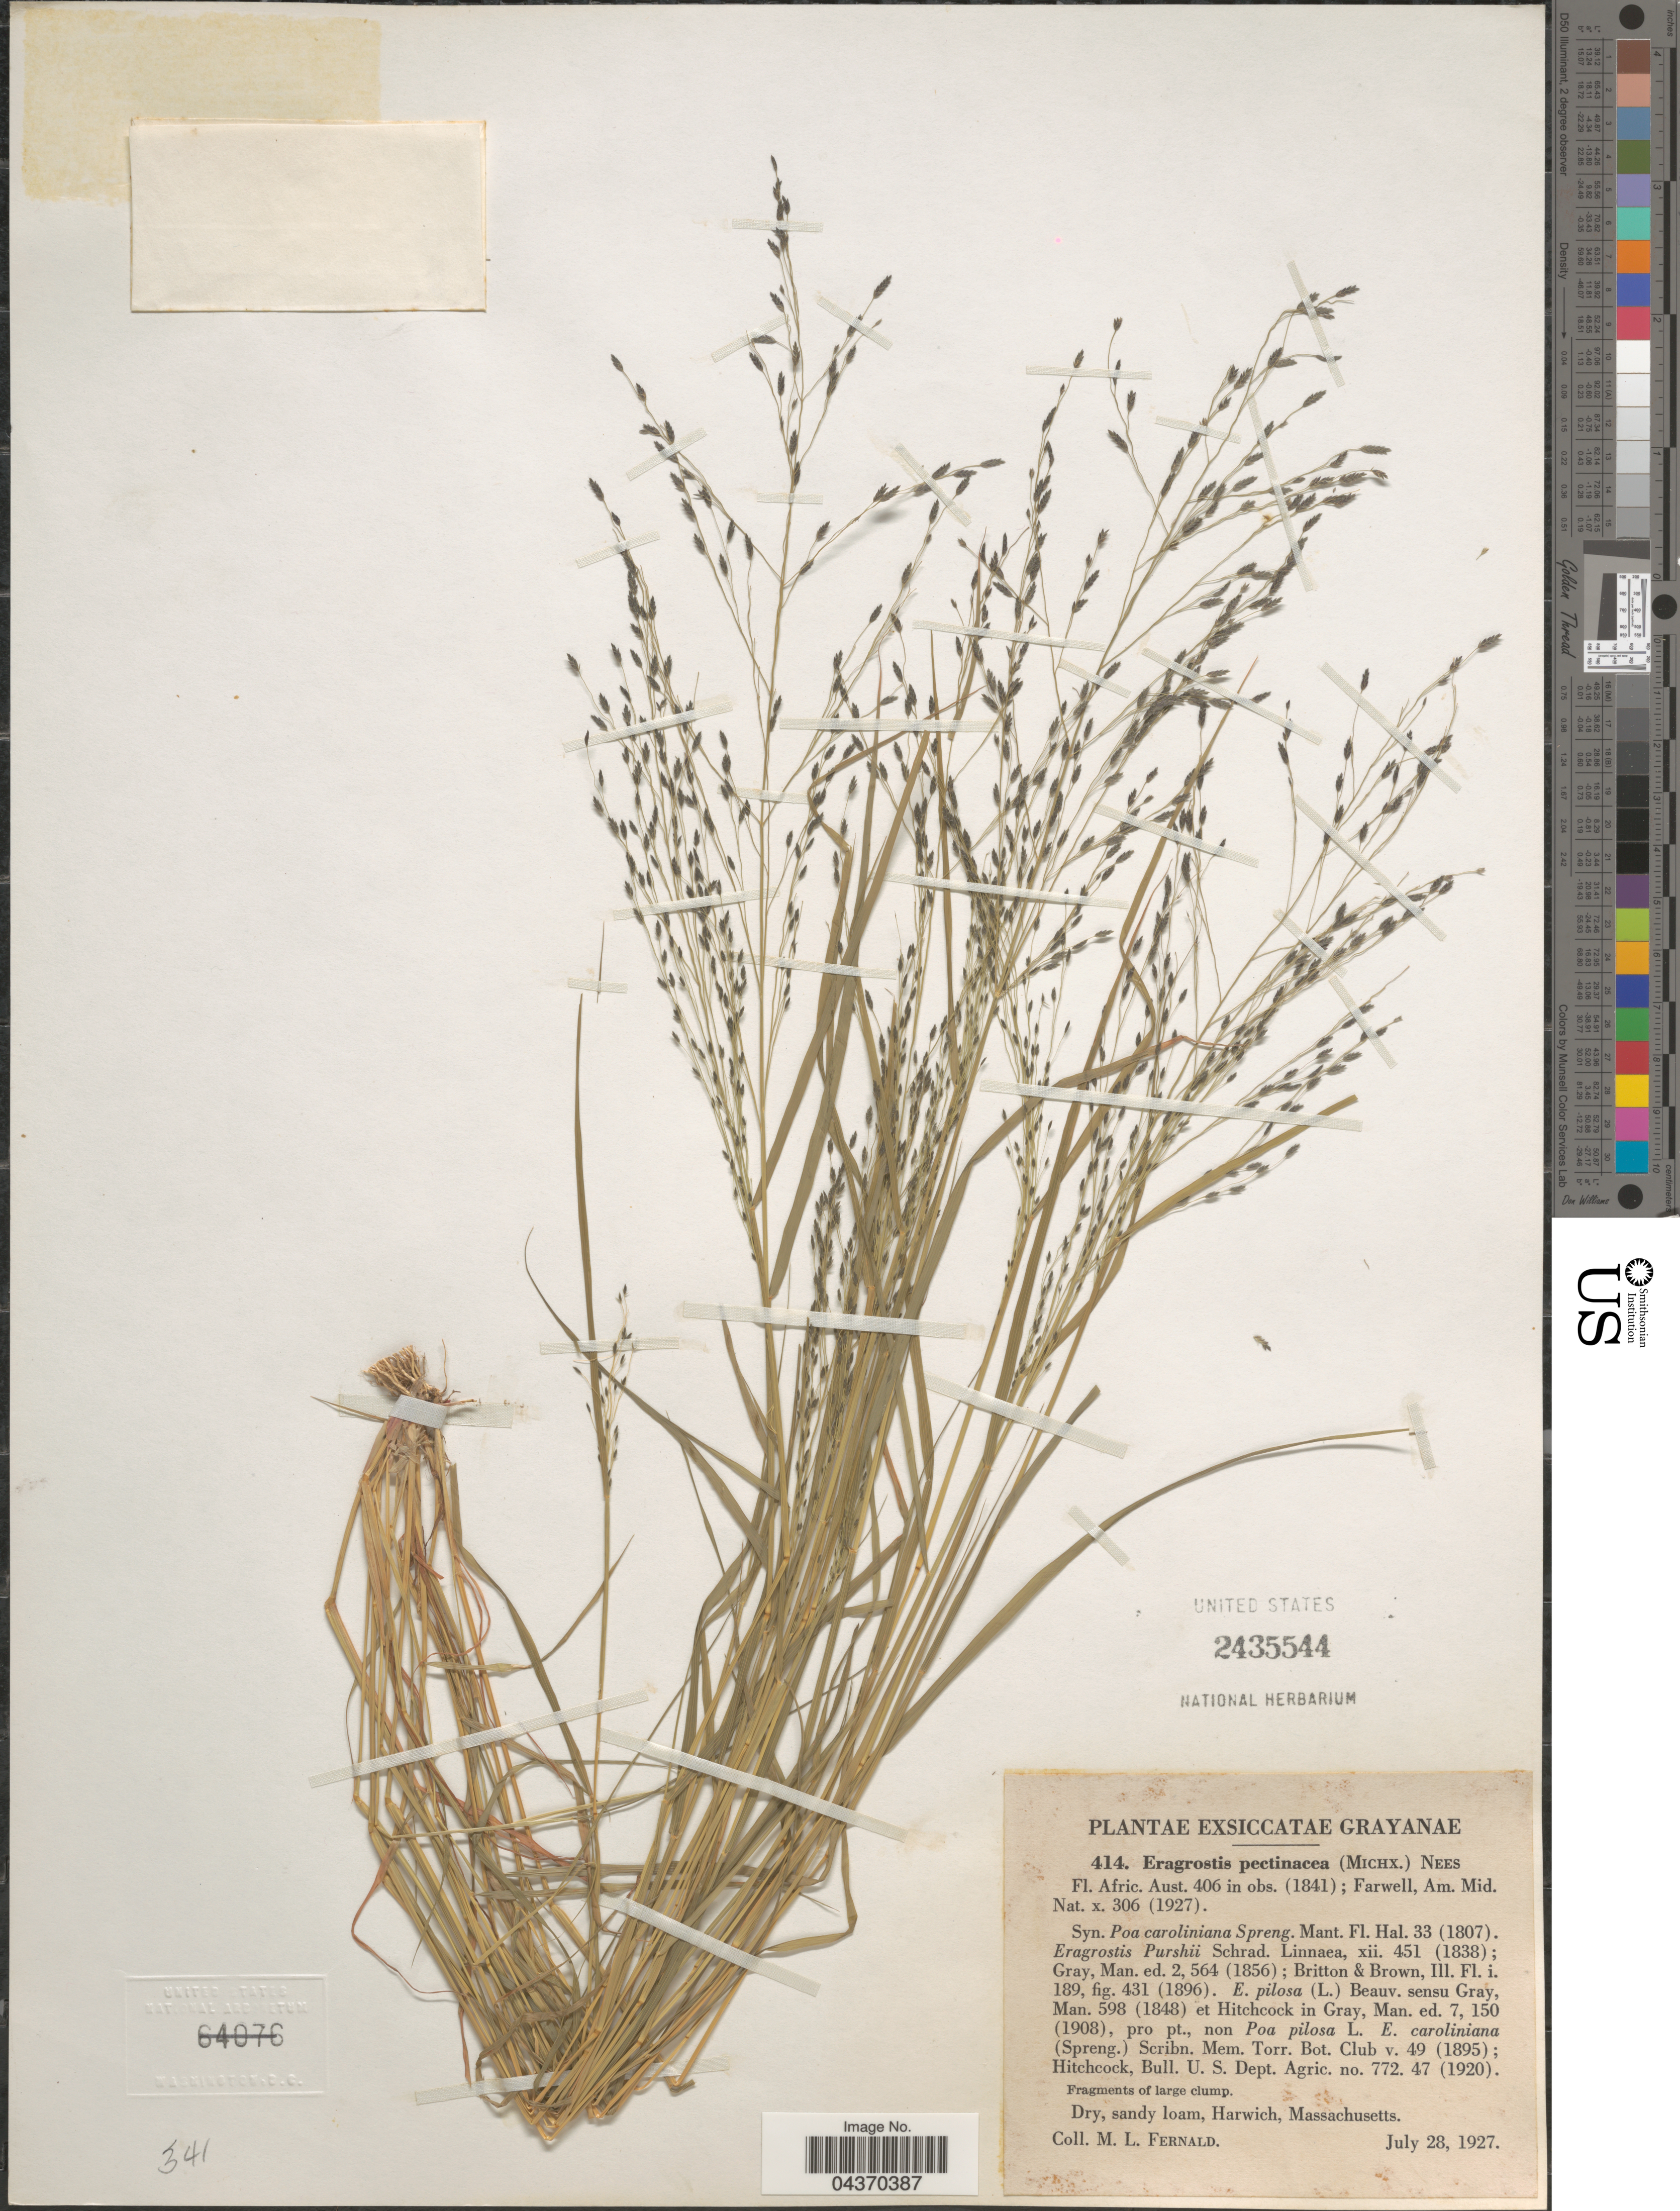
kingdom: Plantae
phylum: Tracheophyta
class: Liliopsida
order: Poales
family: Poaceae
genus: Eragrostis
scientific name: Eragrostis pectinacea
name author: (Michx.) Nees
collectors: M. L. Fernald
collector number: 414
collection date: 1927-07-28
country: United States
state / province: Massachusetts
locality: Harwich.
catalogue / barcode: US 2435544